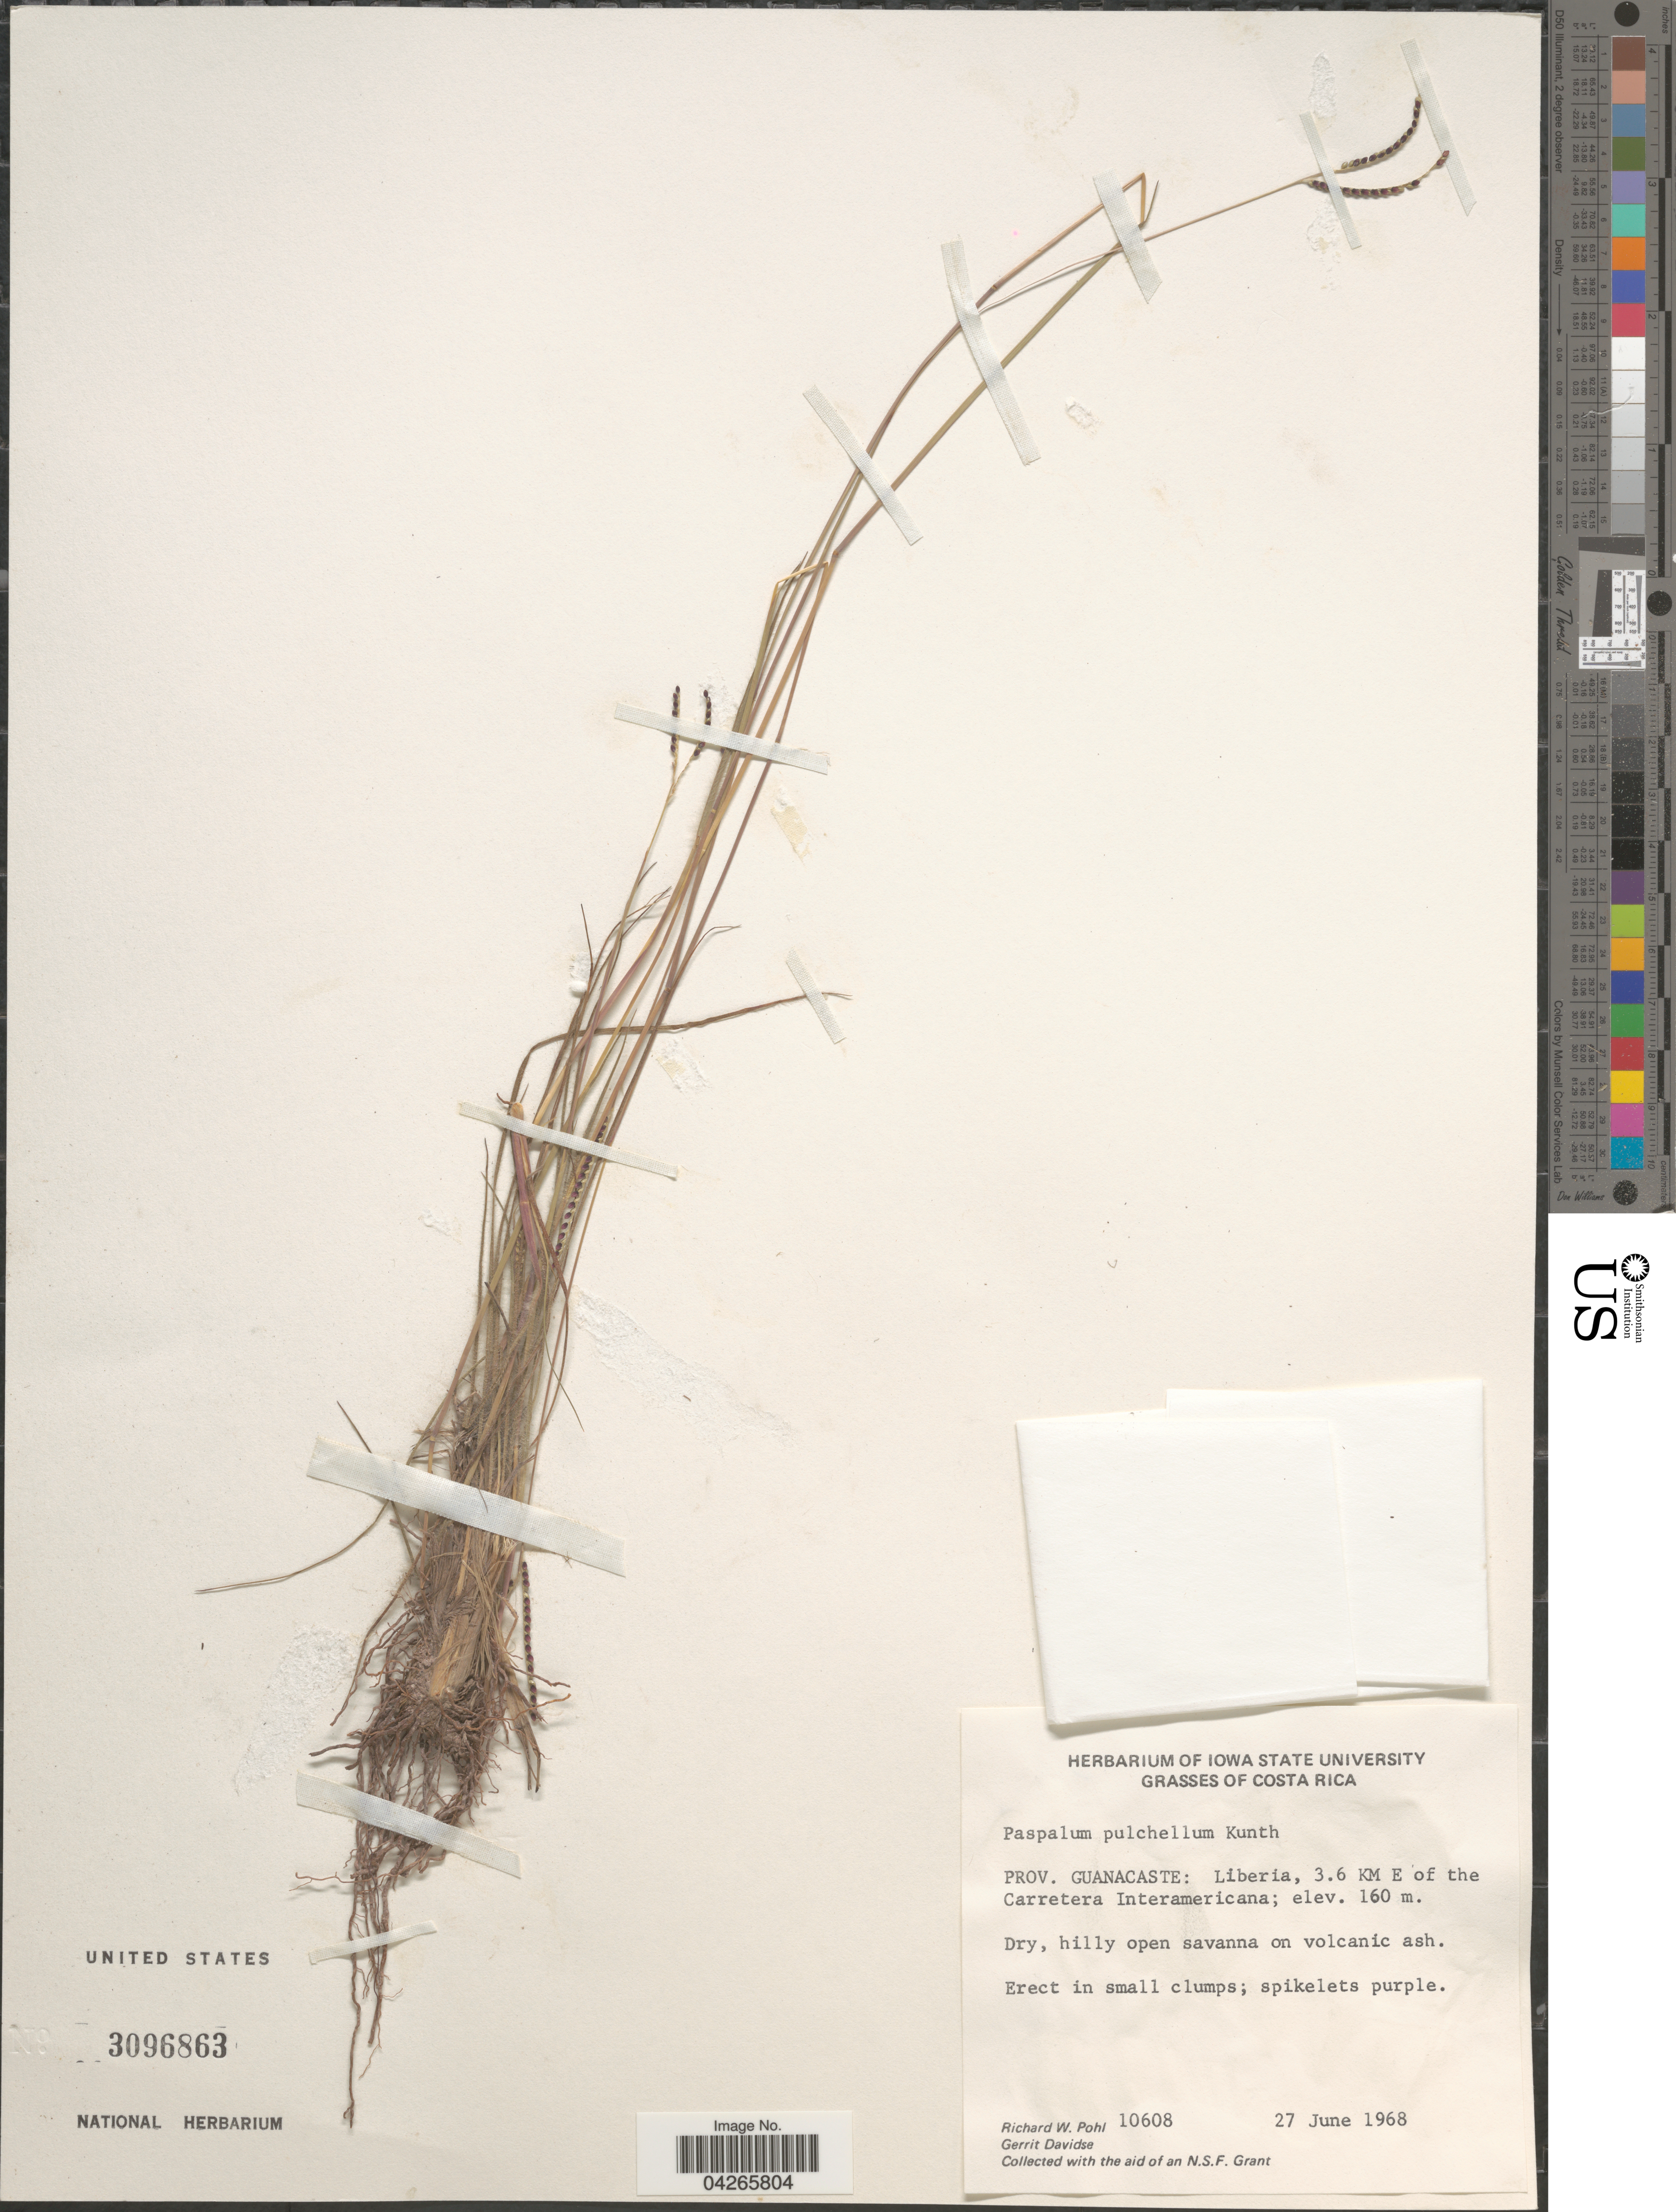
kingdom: Plantae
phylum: Tracheophyta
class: Liliopsida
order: Poales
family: Poaceae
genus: Paspalum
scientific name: Paspalum pulchellum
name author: Kunth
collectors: R. W. Pohl & G. Davidse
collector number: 10608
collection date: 1968-06-27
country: Costa Rica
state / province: Guanacaste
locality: Liberia, 3.6 KM E of the Carretera Interamericana.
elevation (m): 160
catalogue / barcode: US 3096863